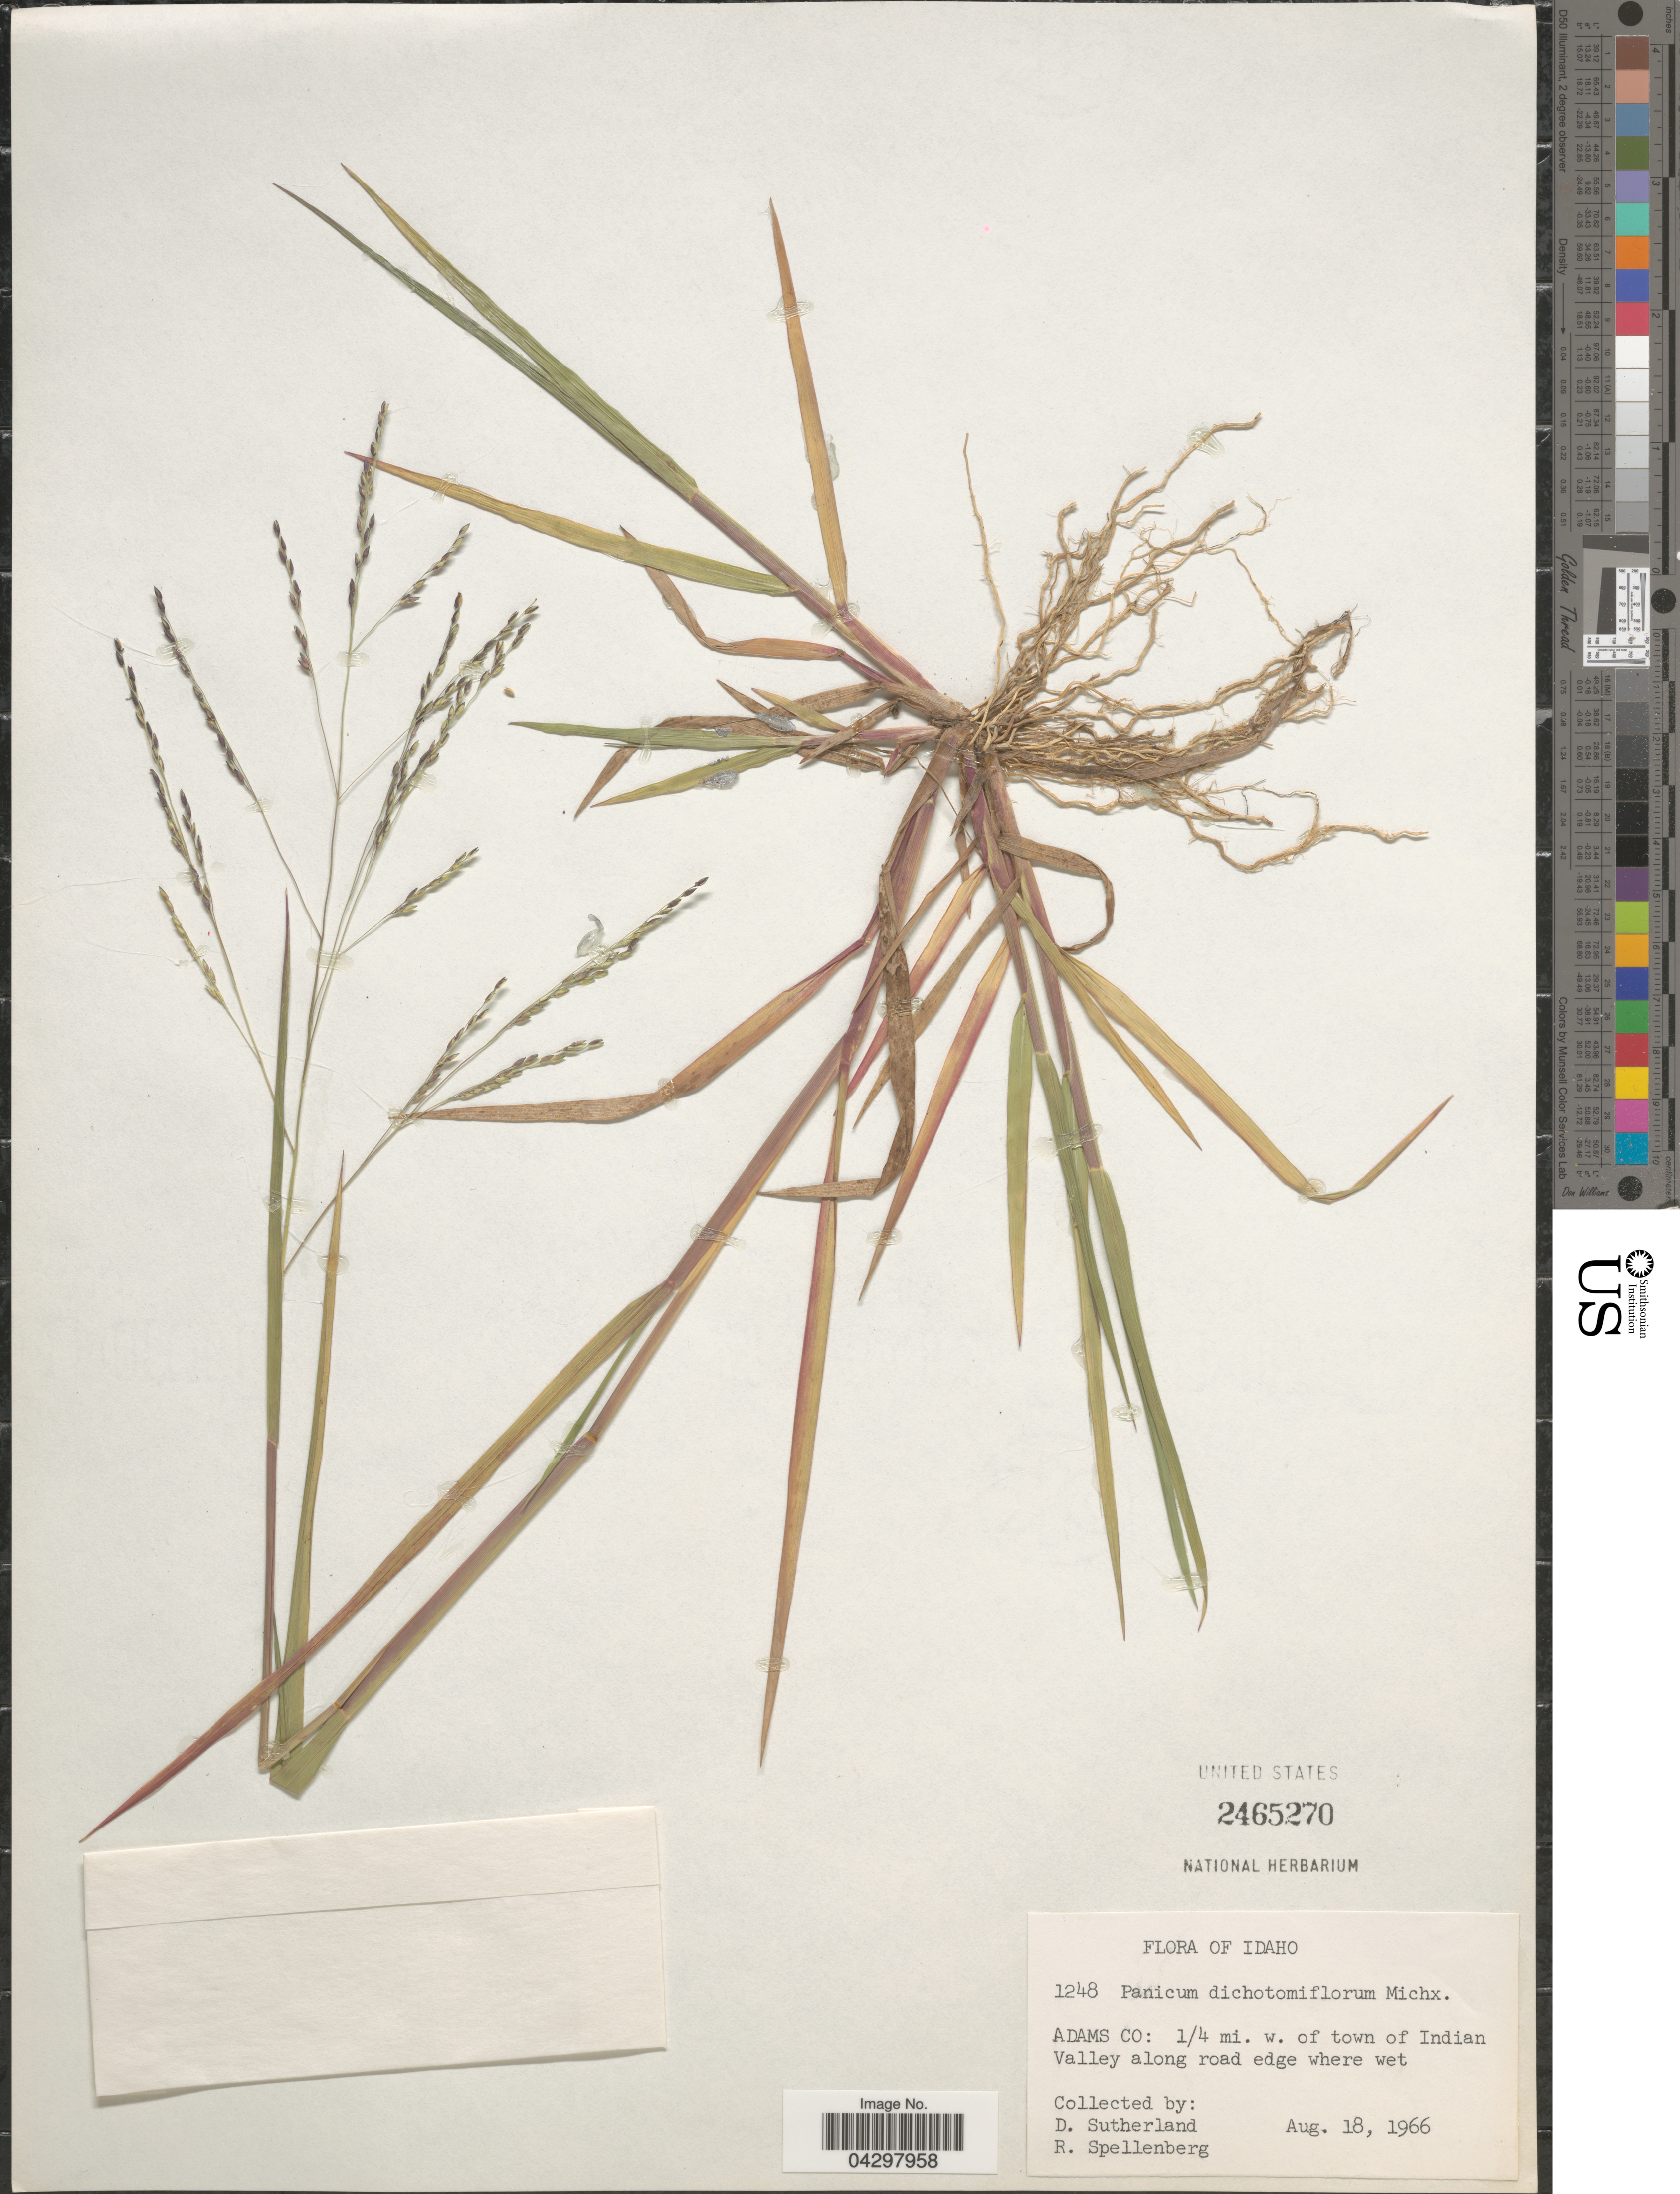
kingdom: Plantae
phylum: Tracheophyta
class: Liliopsida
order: Poales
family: Poaceae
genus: Panicum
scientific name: Panicum dichotomiflorum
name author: Michx.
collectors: D. Sutherland & R. Spellenberg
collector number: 1248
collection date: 1966-08-18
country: United States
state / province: Idaho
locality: Adams Co: ¼ mi. w. of town of Indian Valley along road edge where wet.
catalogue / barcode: US 2465270